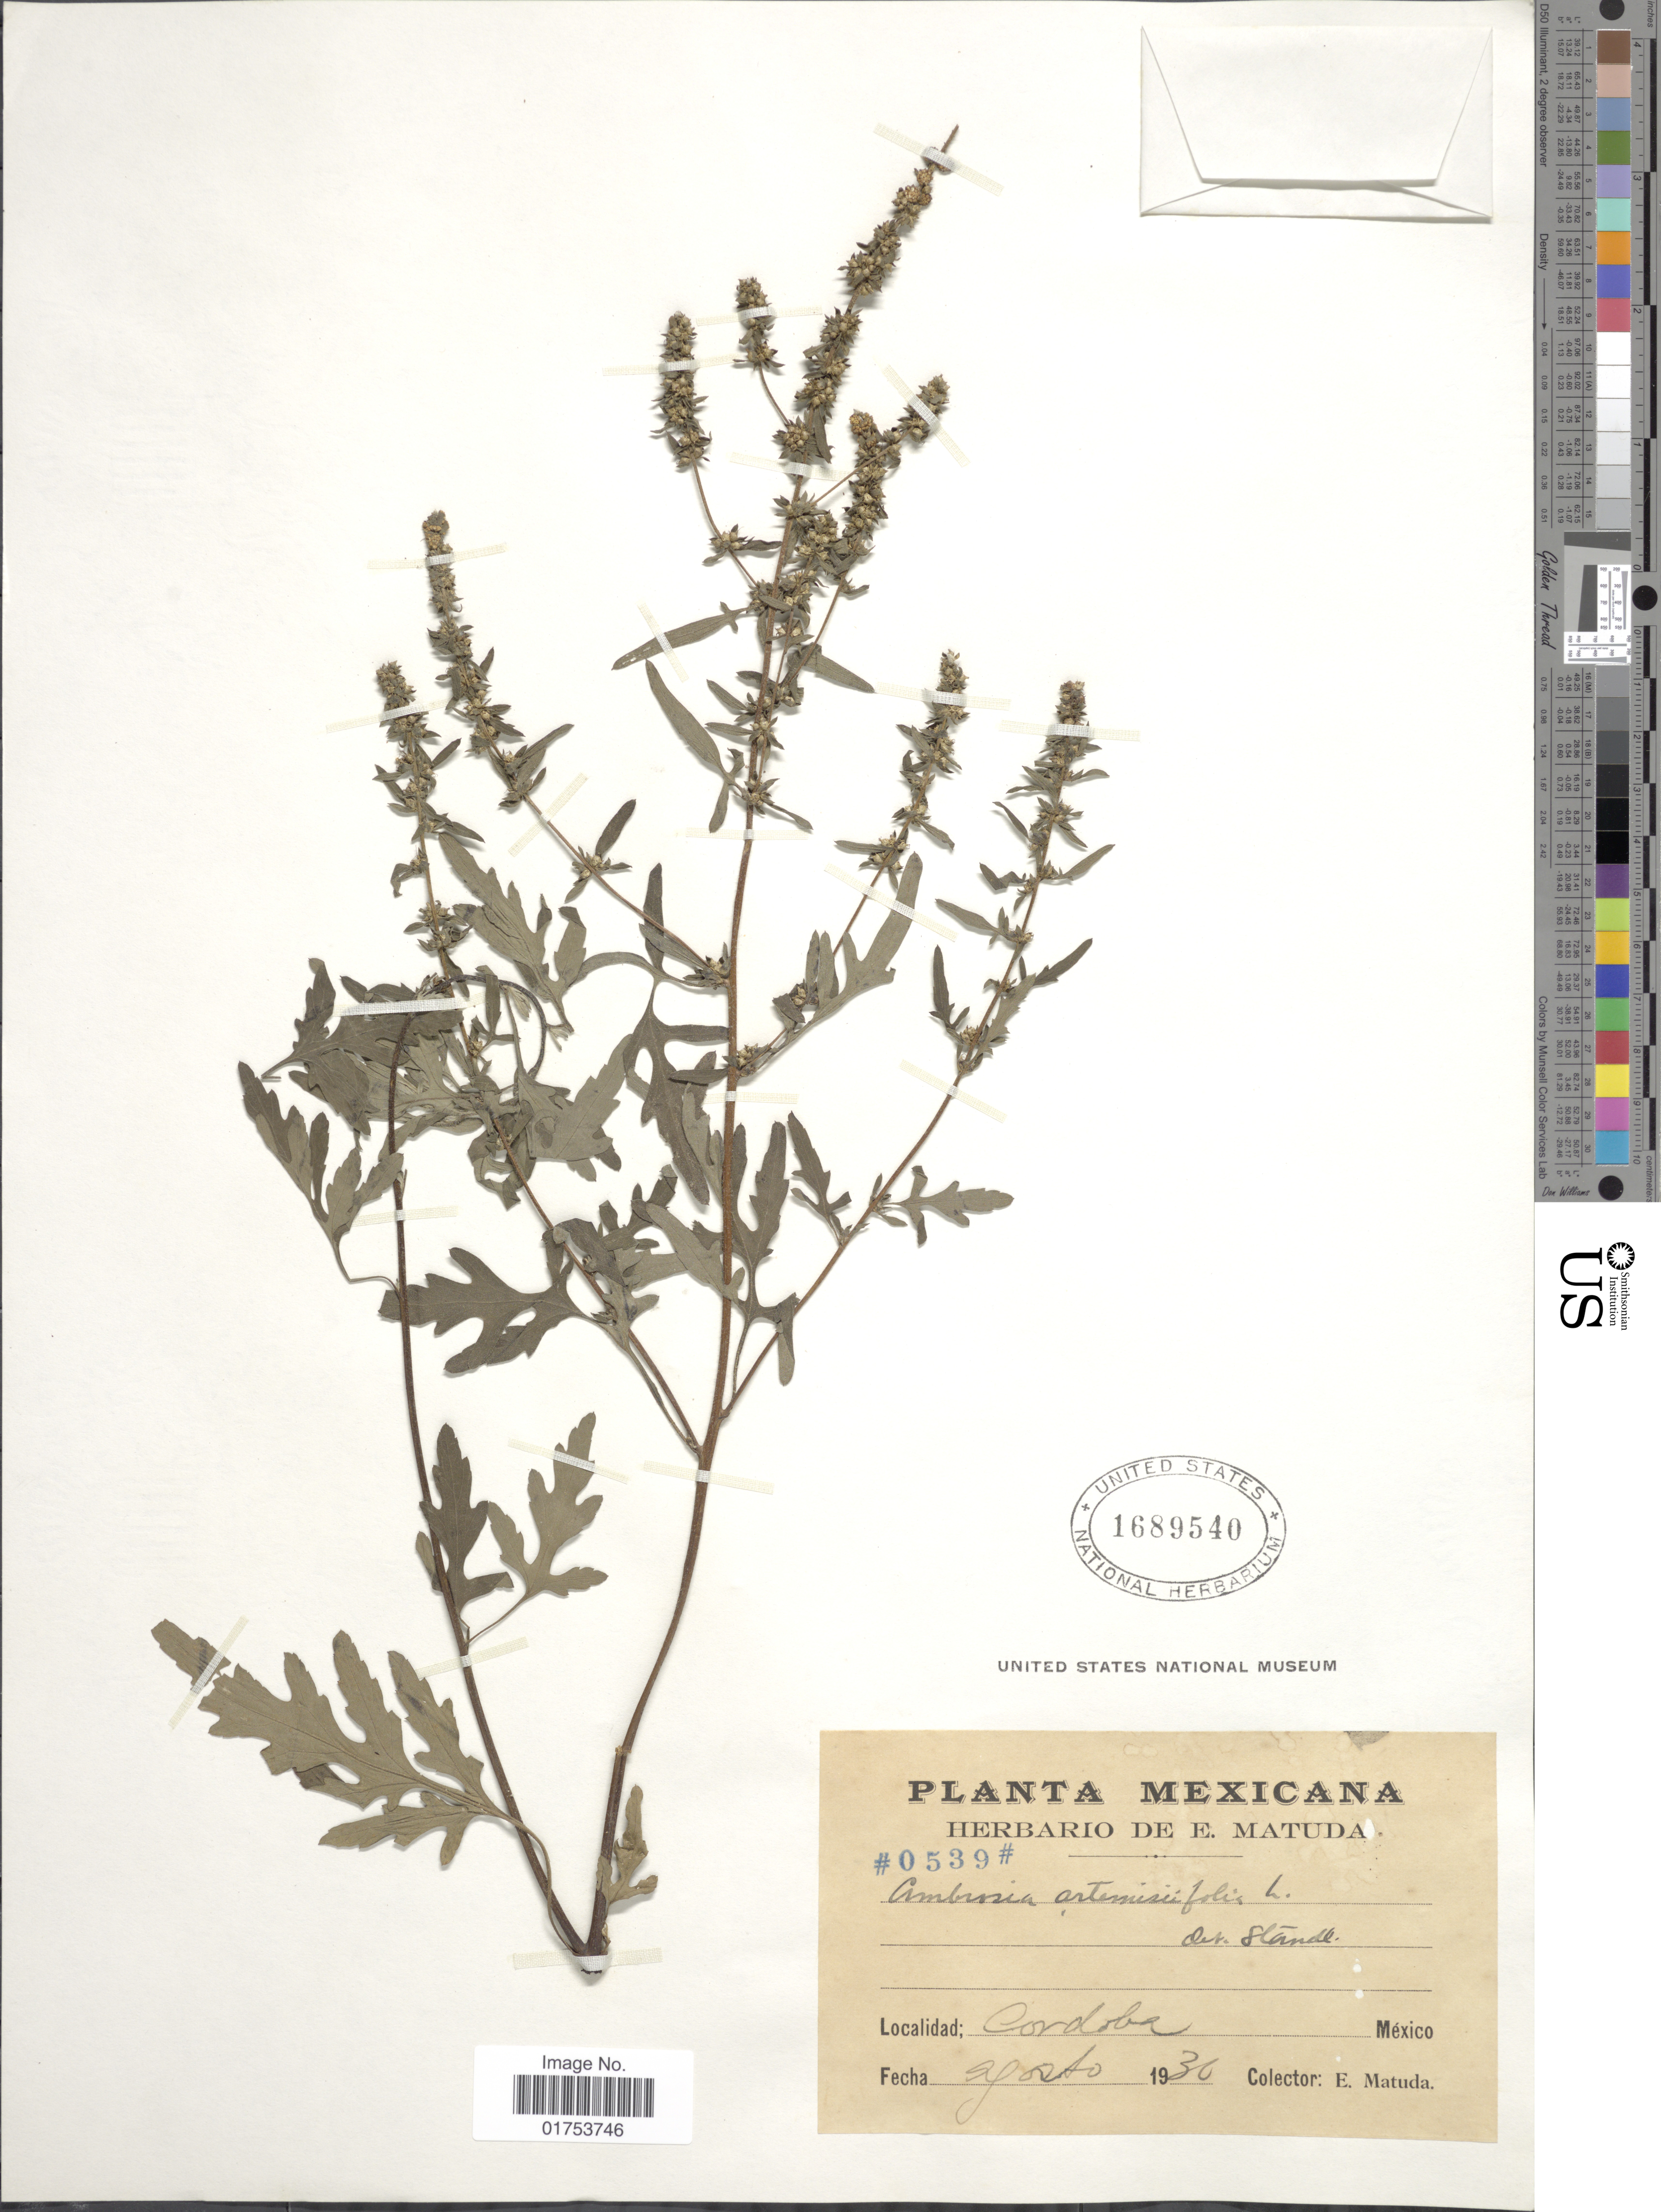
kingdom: Plantae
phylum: Tracheophyta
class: Magnoliopsida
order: Asterales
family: Asteraceae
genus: Ambrosia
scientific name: Ambrosia artemisiifolia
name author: L.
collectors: E. Matuda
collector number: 0539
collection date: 1930-08-29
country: Mexico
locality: Cordoba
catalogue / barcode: US 1689540